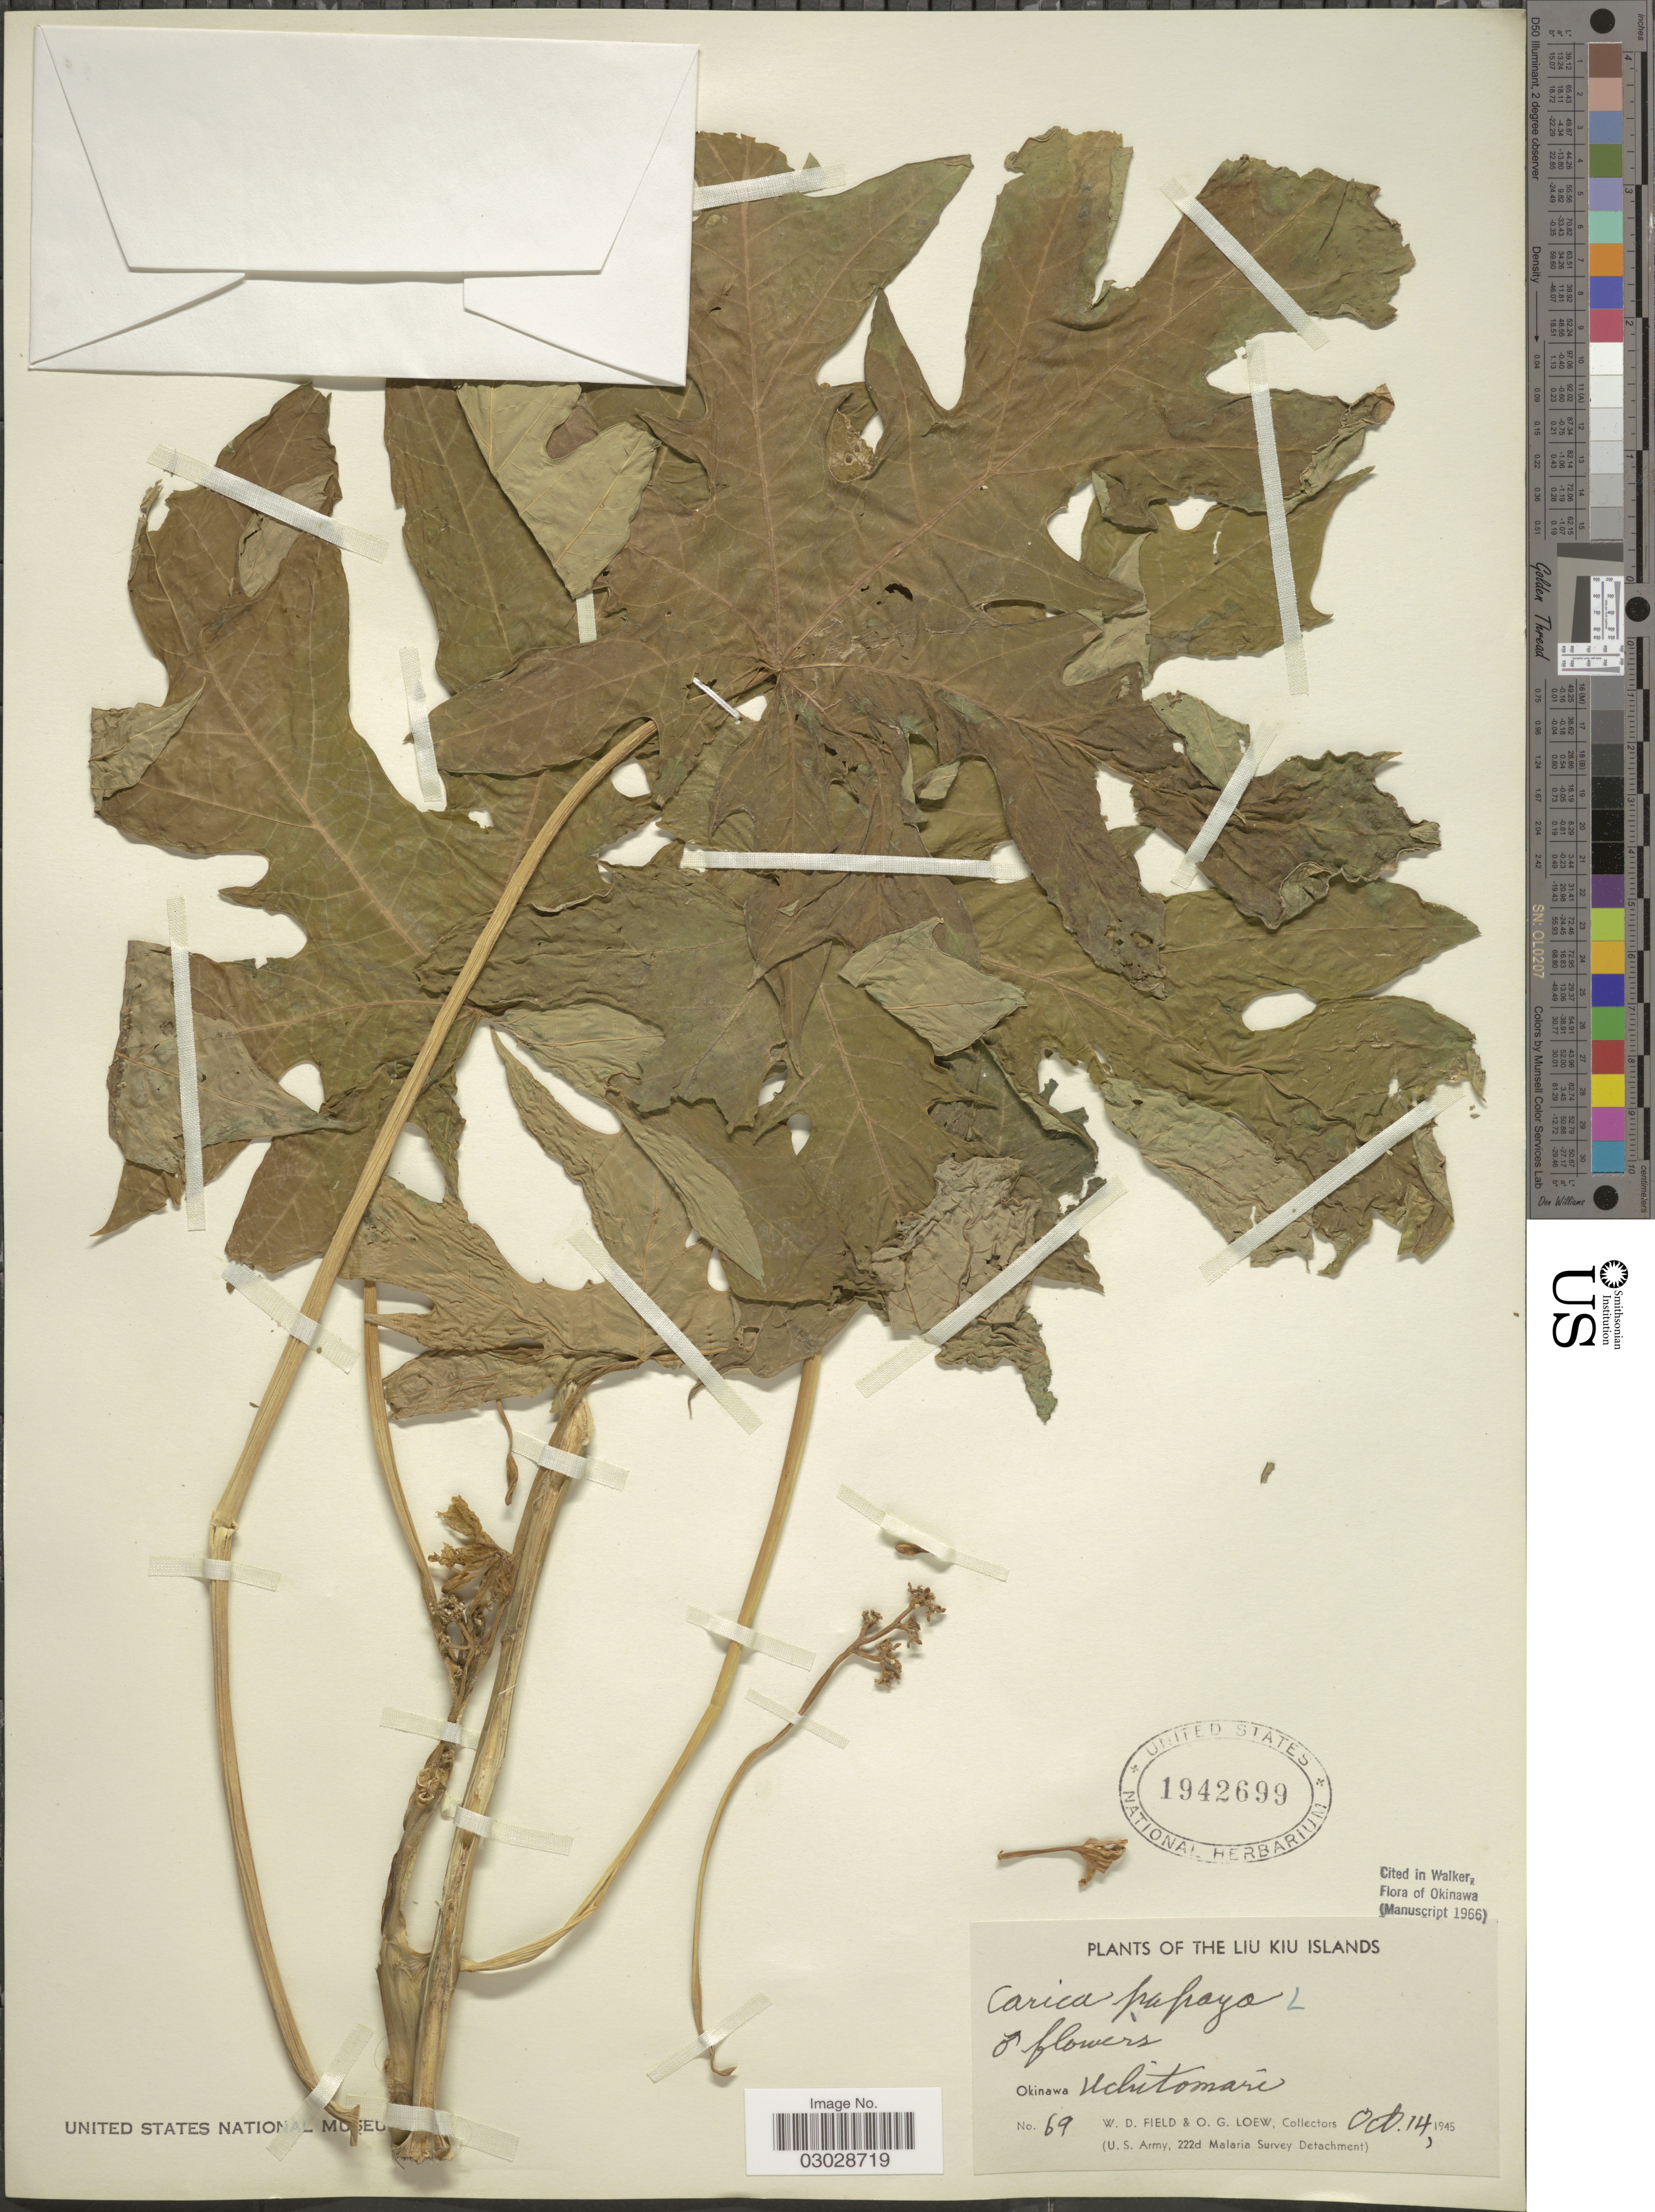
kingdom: Plantae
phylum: Tracheophyta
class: Magnoliopsida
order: Brassicales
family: Caricaceae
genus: Carica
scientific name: Carica papaya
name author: L.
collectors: W. D. Field & O. G. Loew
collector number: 69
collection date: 1945-10-14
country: Japan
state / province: Okinawa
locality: The Liu Liu Kiu Islands, Okinawa, Uchitomari.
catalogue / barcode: US 1942699